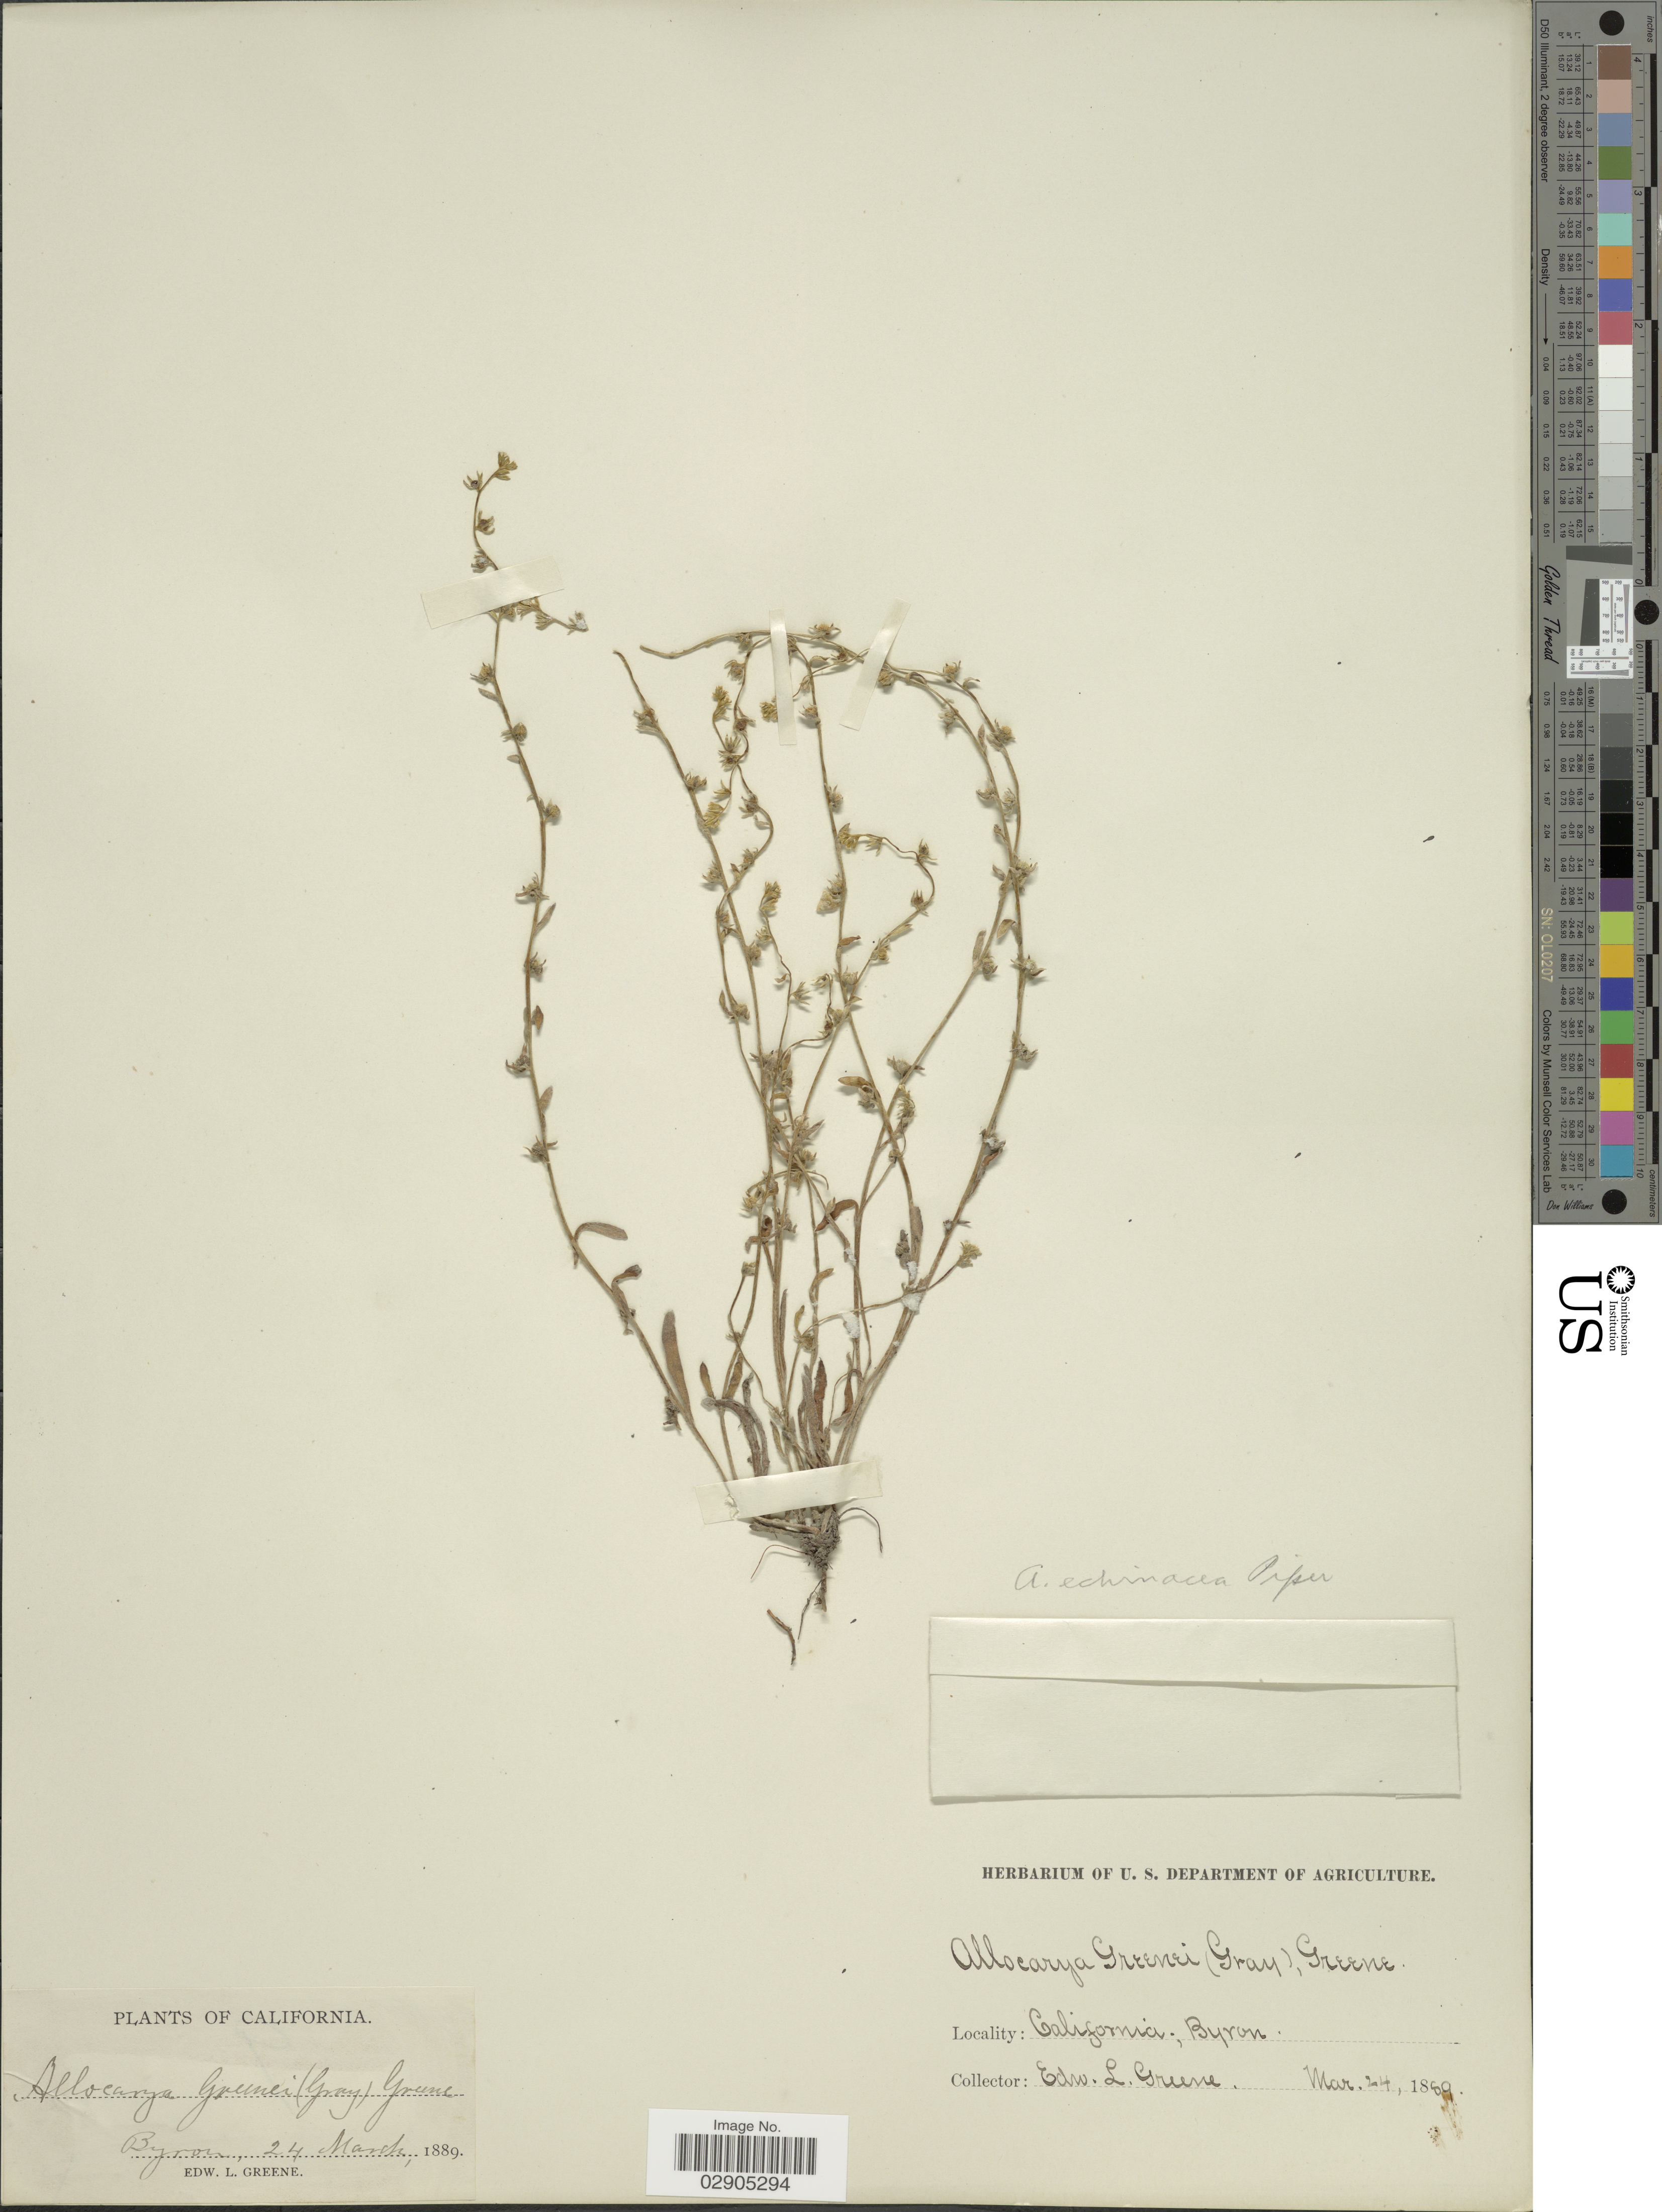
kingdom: Plantae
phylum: Tracheophyta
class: Magnoliopsida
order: Boraginales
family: Boraginaceae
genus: Allocarya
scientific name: Allocarya echinacea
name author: Piper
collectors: E. L. Greene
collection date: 1889-03-24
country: United States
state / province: California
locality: Byron.